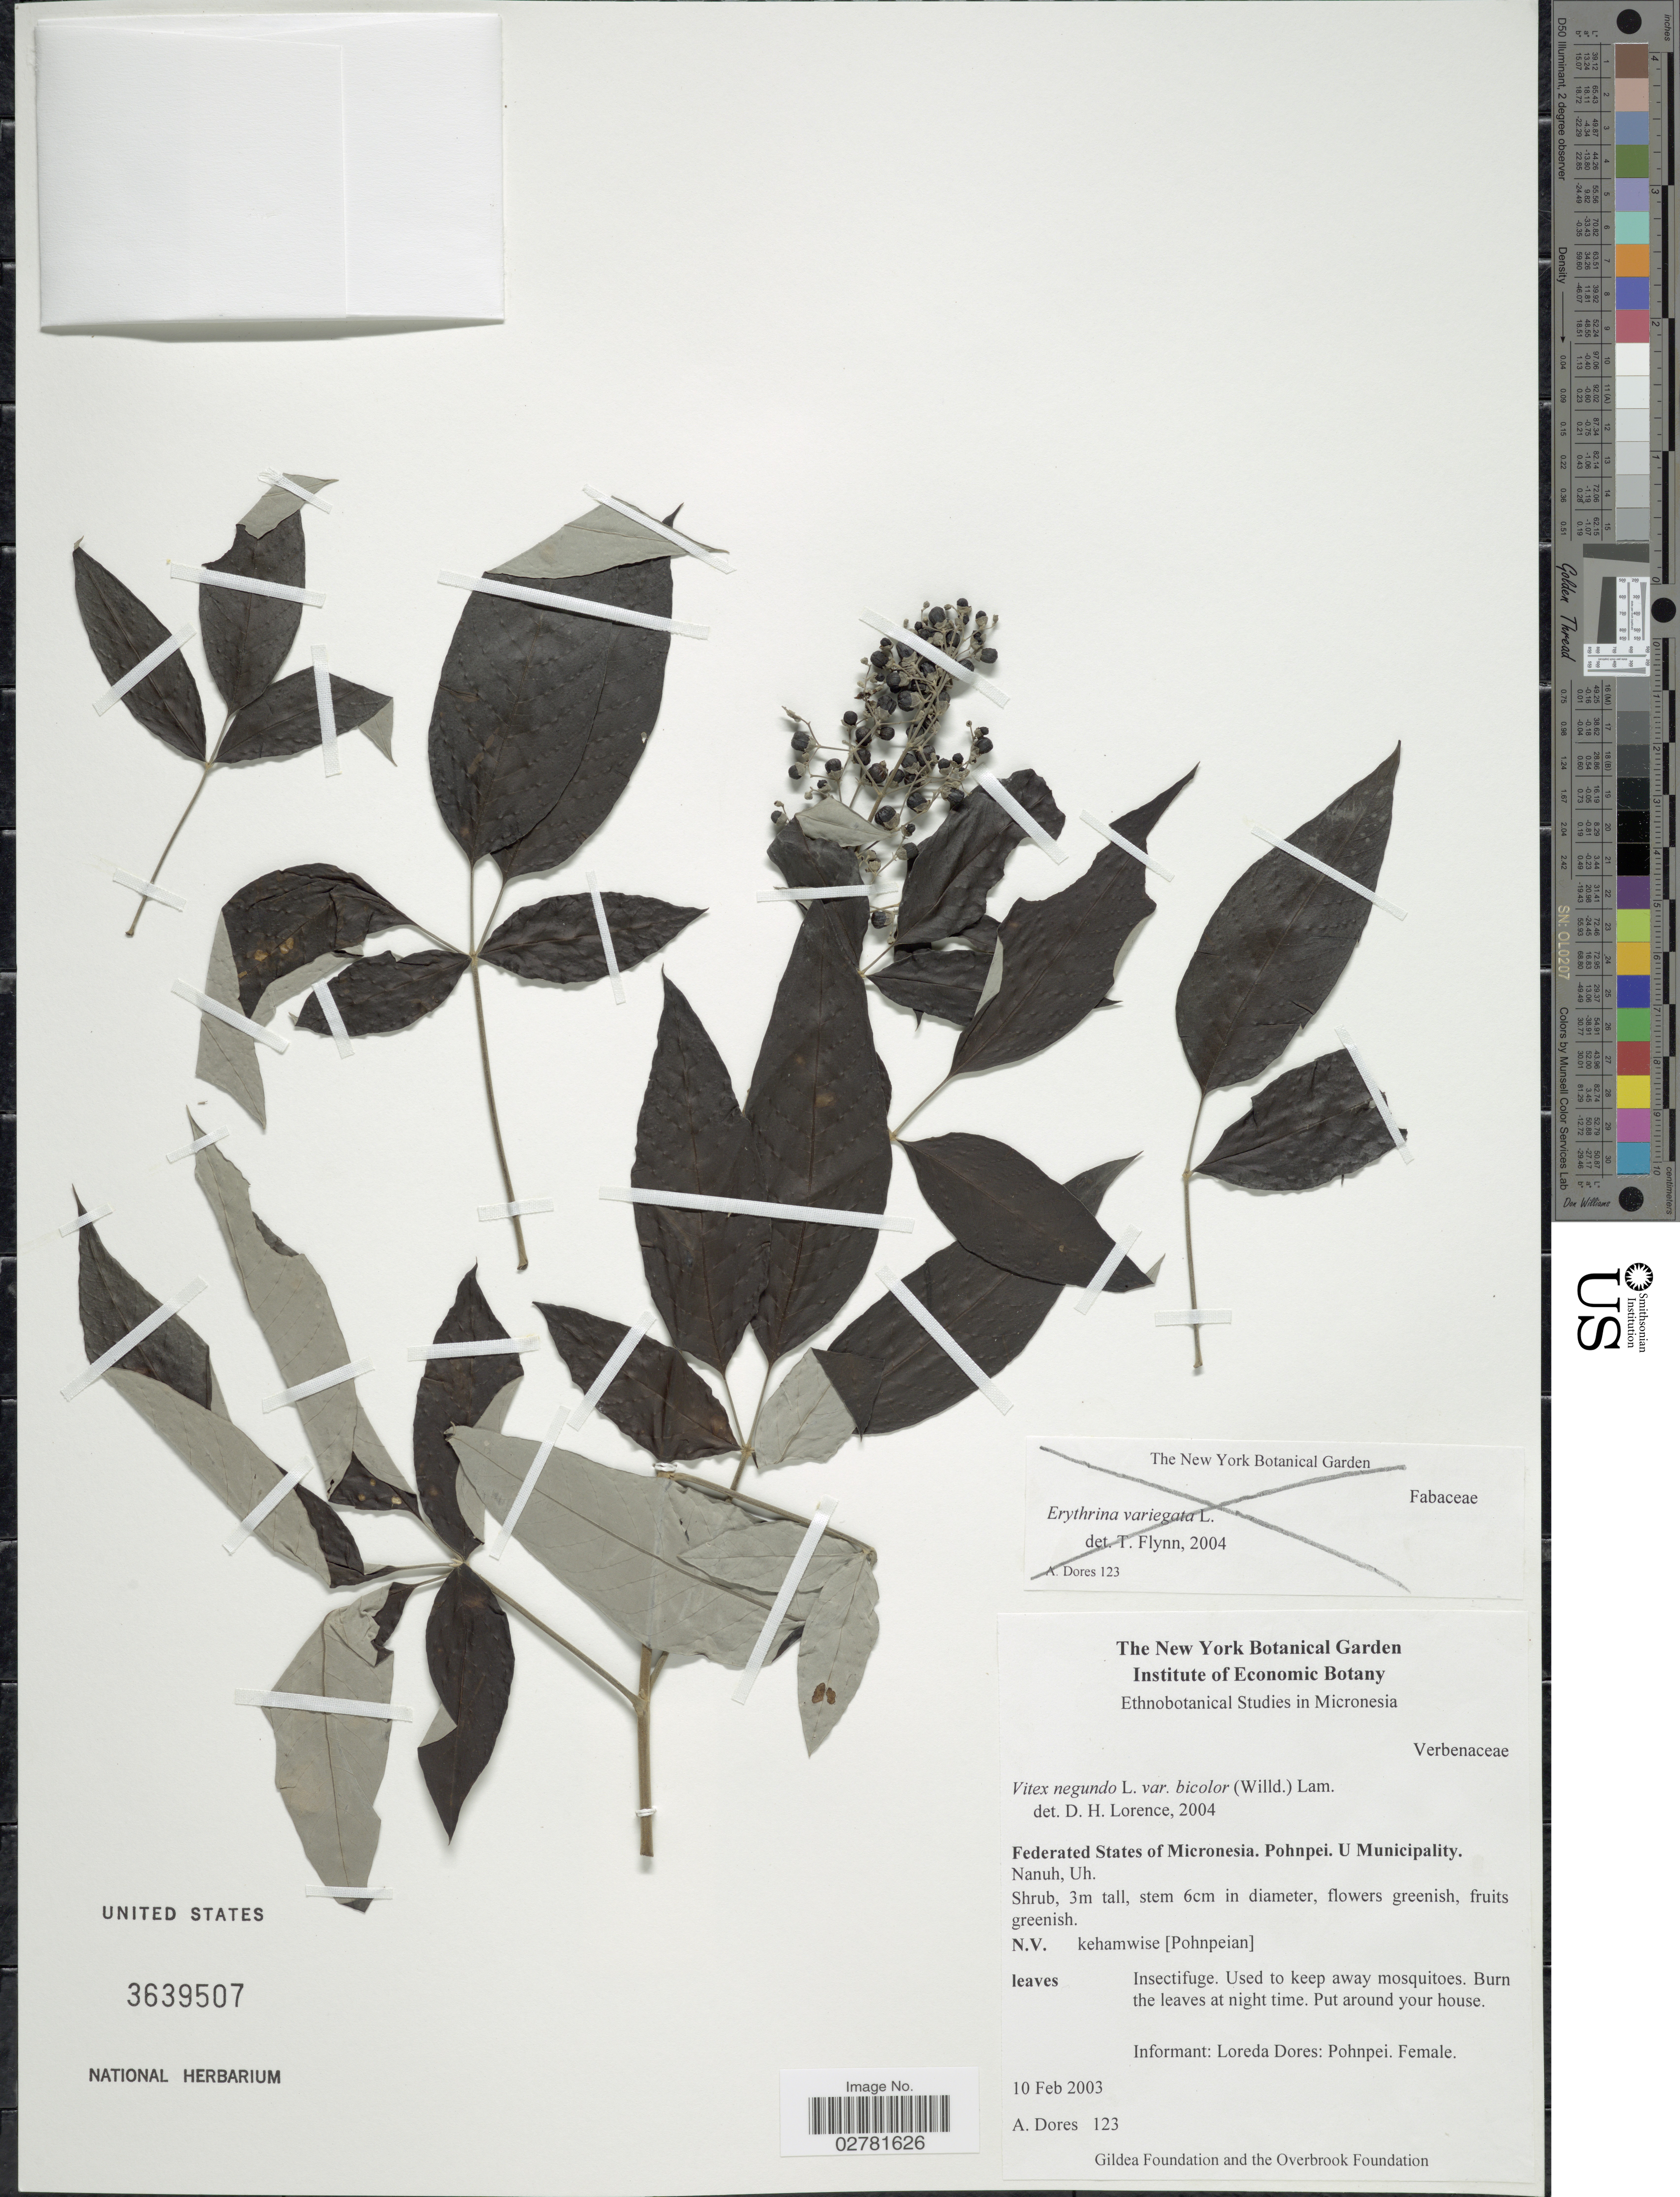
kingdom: Plantae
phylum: Tracheophyta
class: Magnoliopsida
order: Lamiales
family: Lamiaceae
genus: Vitex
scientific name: Vitex negundo var. bicolor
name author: (Willd.) H.J. Lam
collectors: A. Dores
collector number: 123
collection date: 2003-02-10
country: Micronesia, Federated States of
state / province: Pohnpei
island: Pohnpei [Ponape]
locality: U Municipality. Nanuh, Uh.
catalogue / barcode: US 3639507